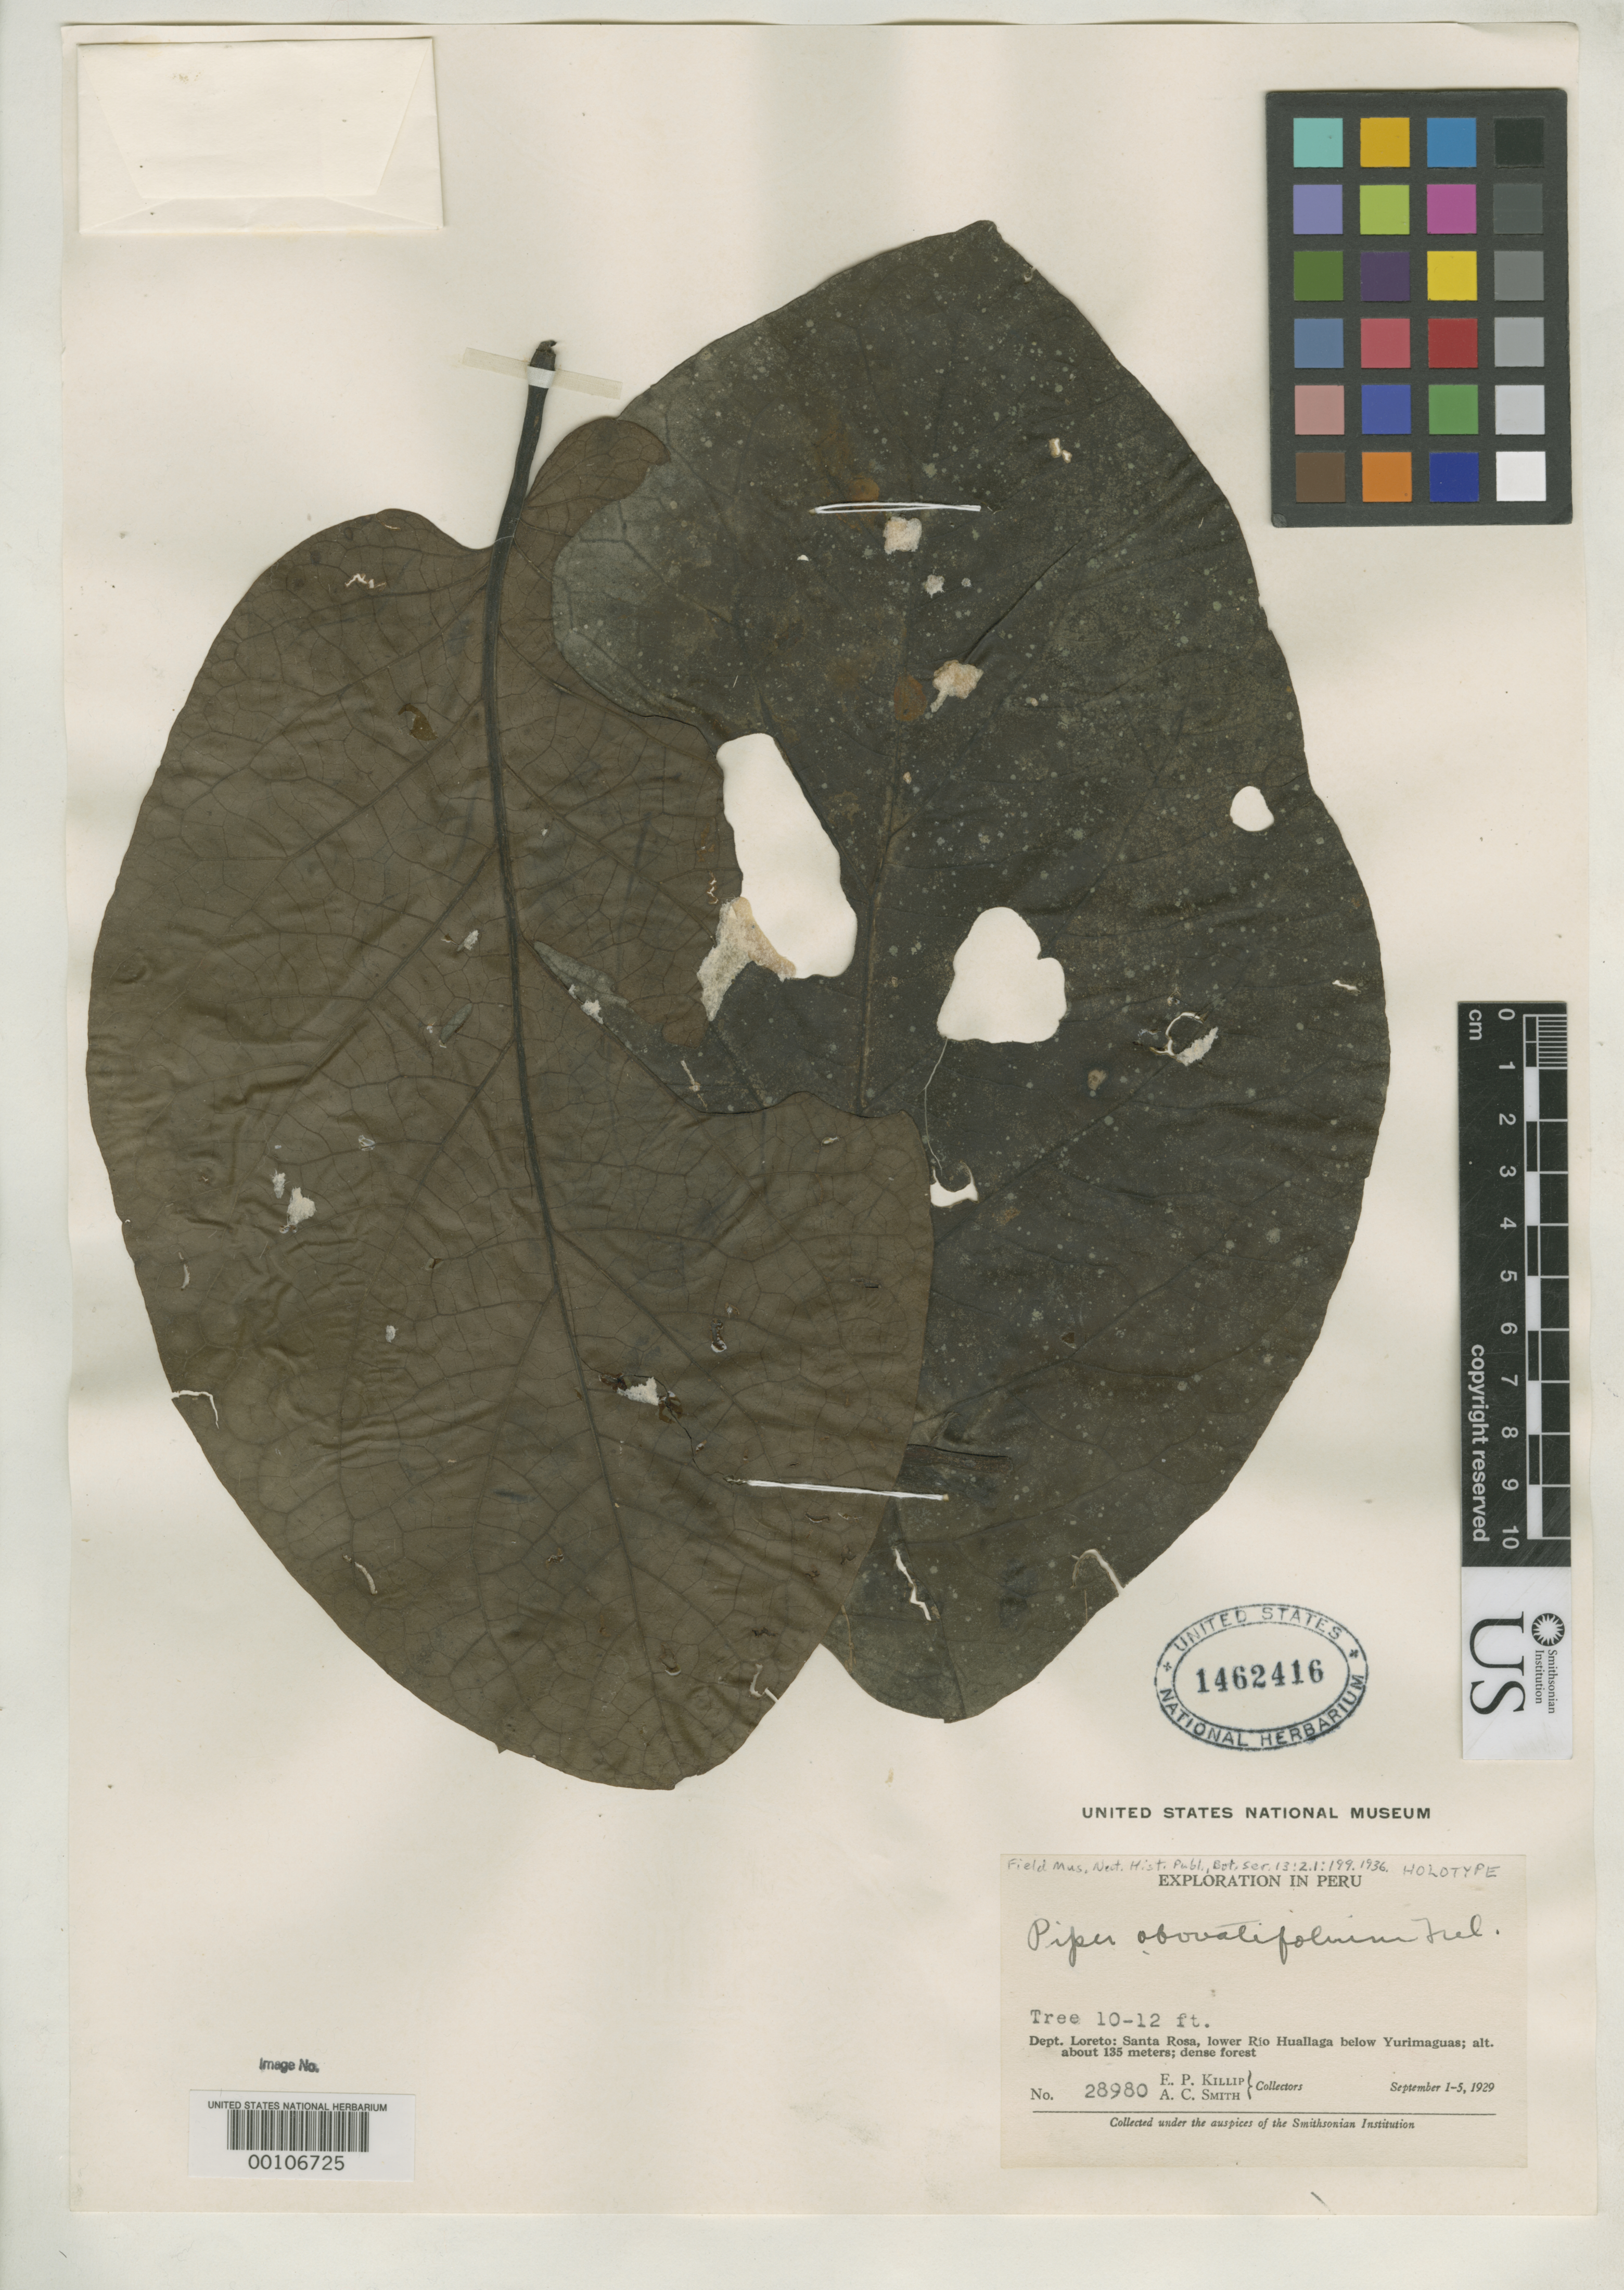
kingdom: Plantae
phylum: Tracheophyta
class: Magnoliopsida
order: Piperales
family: Piperaceae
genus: Piper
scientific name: Piper obovatifolium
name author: Trel.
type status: Holotype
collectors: E. P. Killip & A. C. Smith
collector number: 28980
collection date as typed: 01 Sep 1929 to 05 Sep 1929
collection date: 1929-09-01/1929-09-05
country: Peru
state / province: Loreto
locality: Santa Rosa, lower Rio Huallaga, below Yurimaguas.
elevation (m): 135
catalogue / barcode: US 1462416